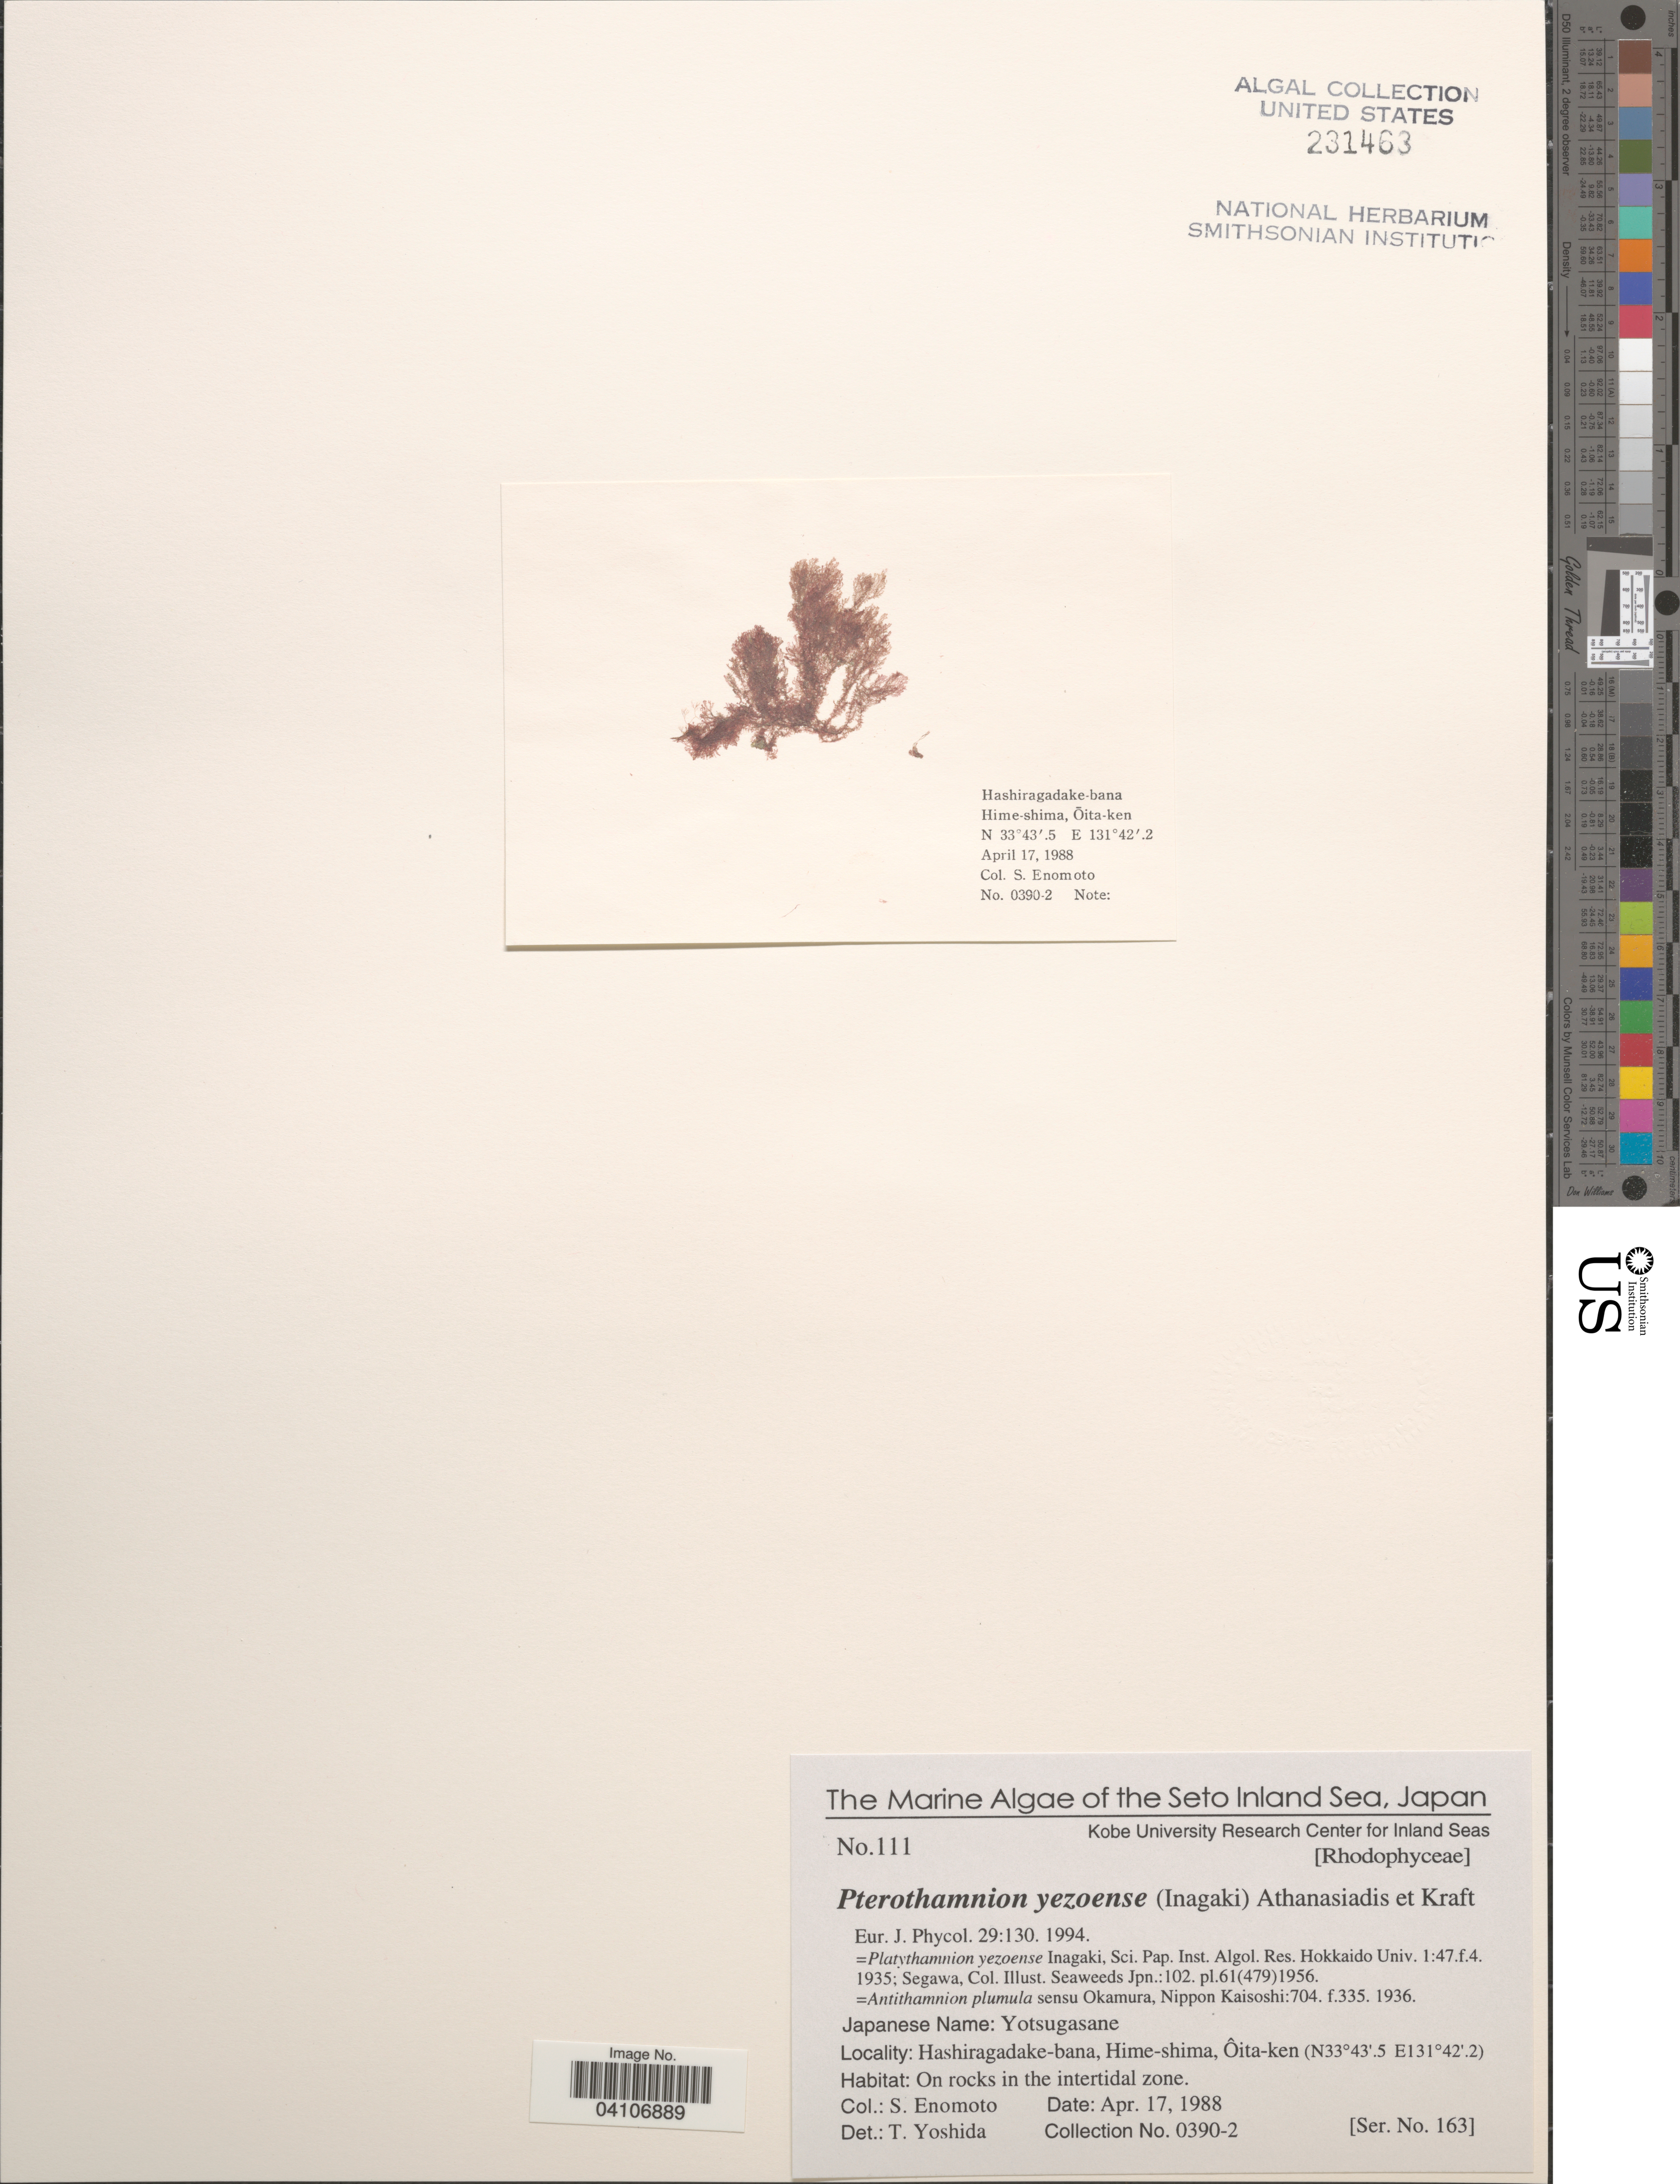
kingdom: Plantae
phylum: Rhodophyta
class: Florideophyceae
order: Ceramiales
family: Ceramiaceae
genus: Pterothamnion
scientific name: Pterothamnion yezoense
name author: (Inagaki) A. Athanasiadis & G.T.Kraft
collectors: S. Enomoto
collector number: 0390-2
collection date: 1988-04-17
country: Japan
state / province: Oita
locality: The Seto Inland Sea. Hashiragadake-bana, Hime-shima, Ôita-ken. On rocks in the intertidal zone.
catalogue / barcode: US 231463